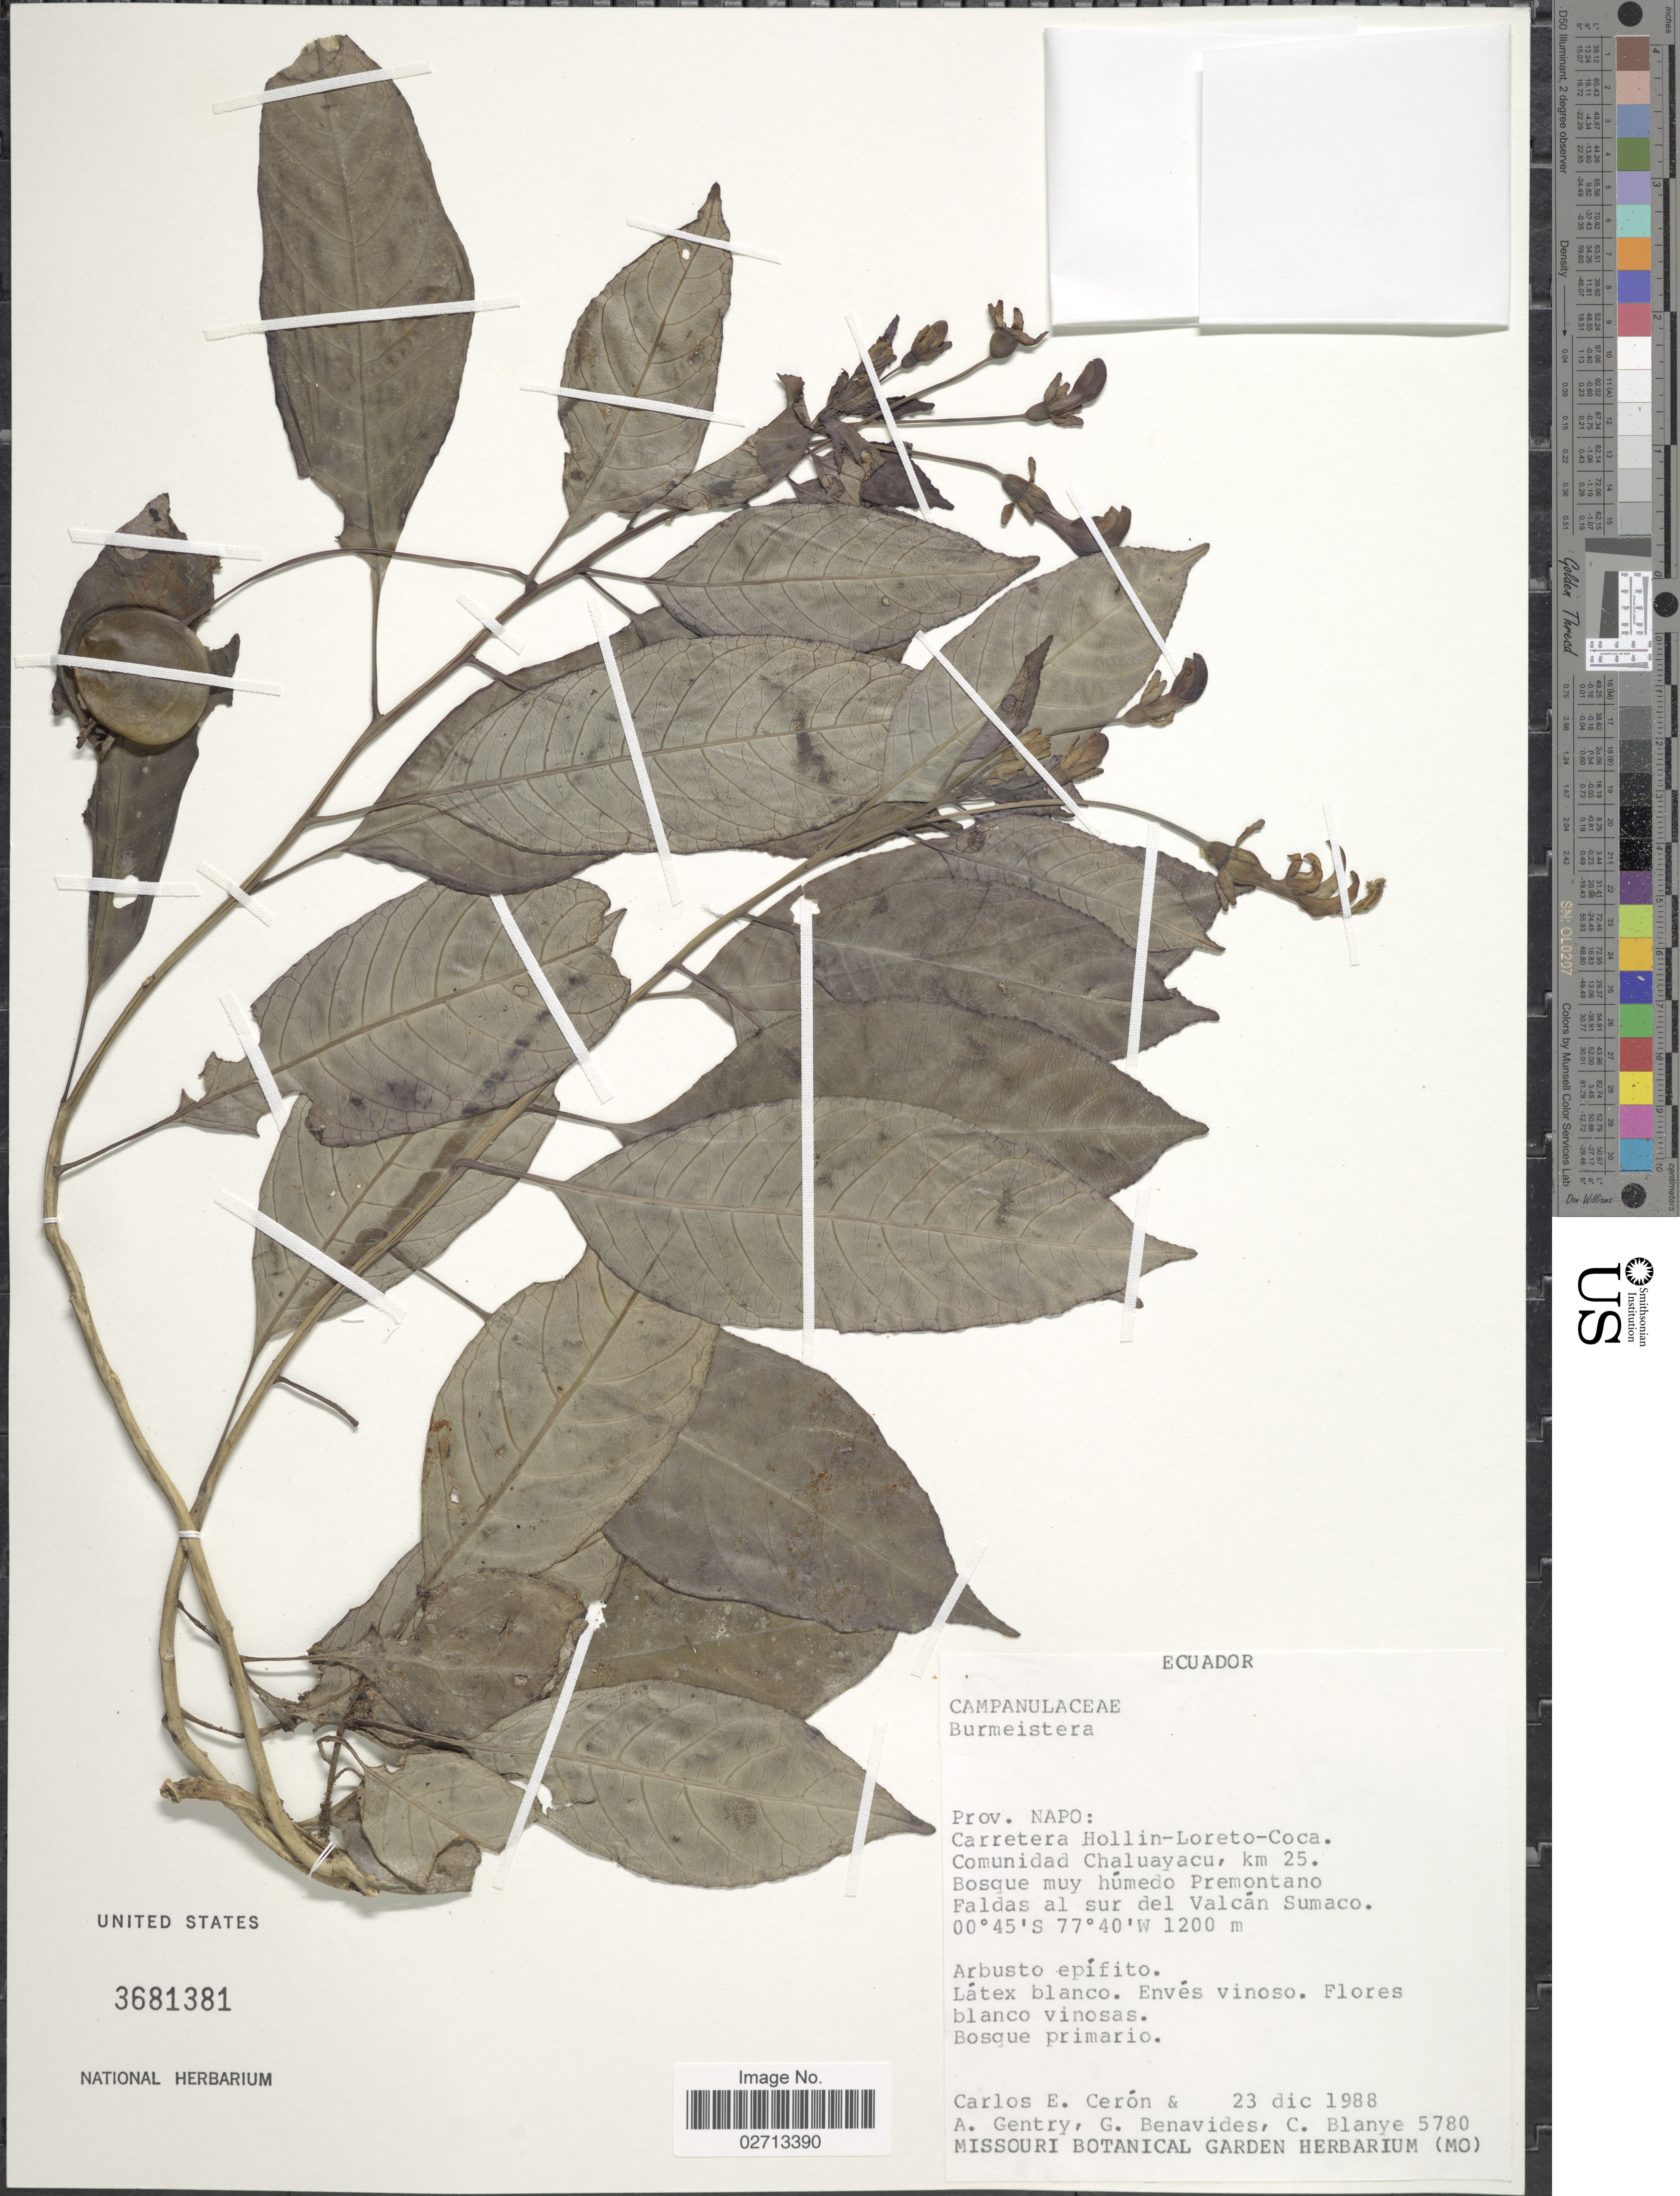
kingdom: Plantae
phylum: Tracheophyta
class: Magnoliopsida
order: Asterales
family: Campanulaceae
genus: Burmeistera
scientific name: Burmeistera sp.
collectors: C. E. Cerón M., A. H. Gentry, G. Benavides & C. Blanye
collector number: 5780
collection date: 1988-12-23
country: Ecuador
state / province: Napo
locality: Carretera Hollin-Loreto-Coca. Comunidad Chaluayacu, km 25.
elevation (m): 1200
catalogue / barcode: US 3681381